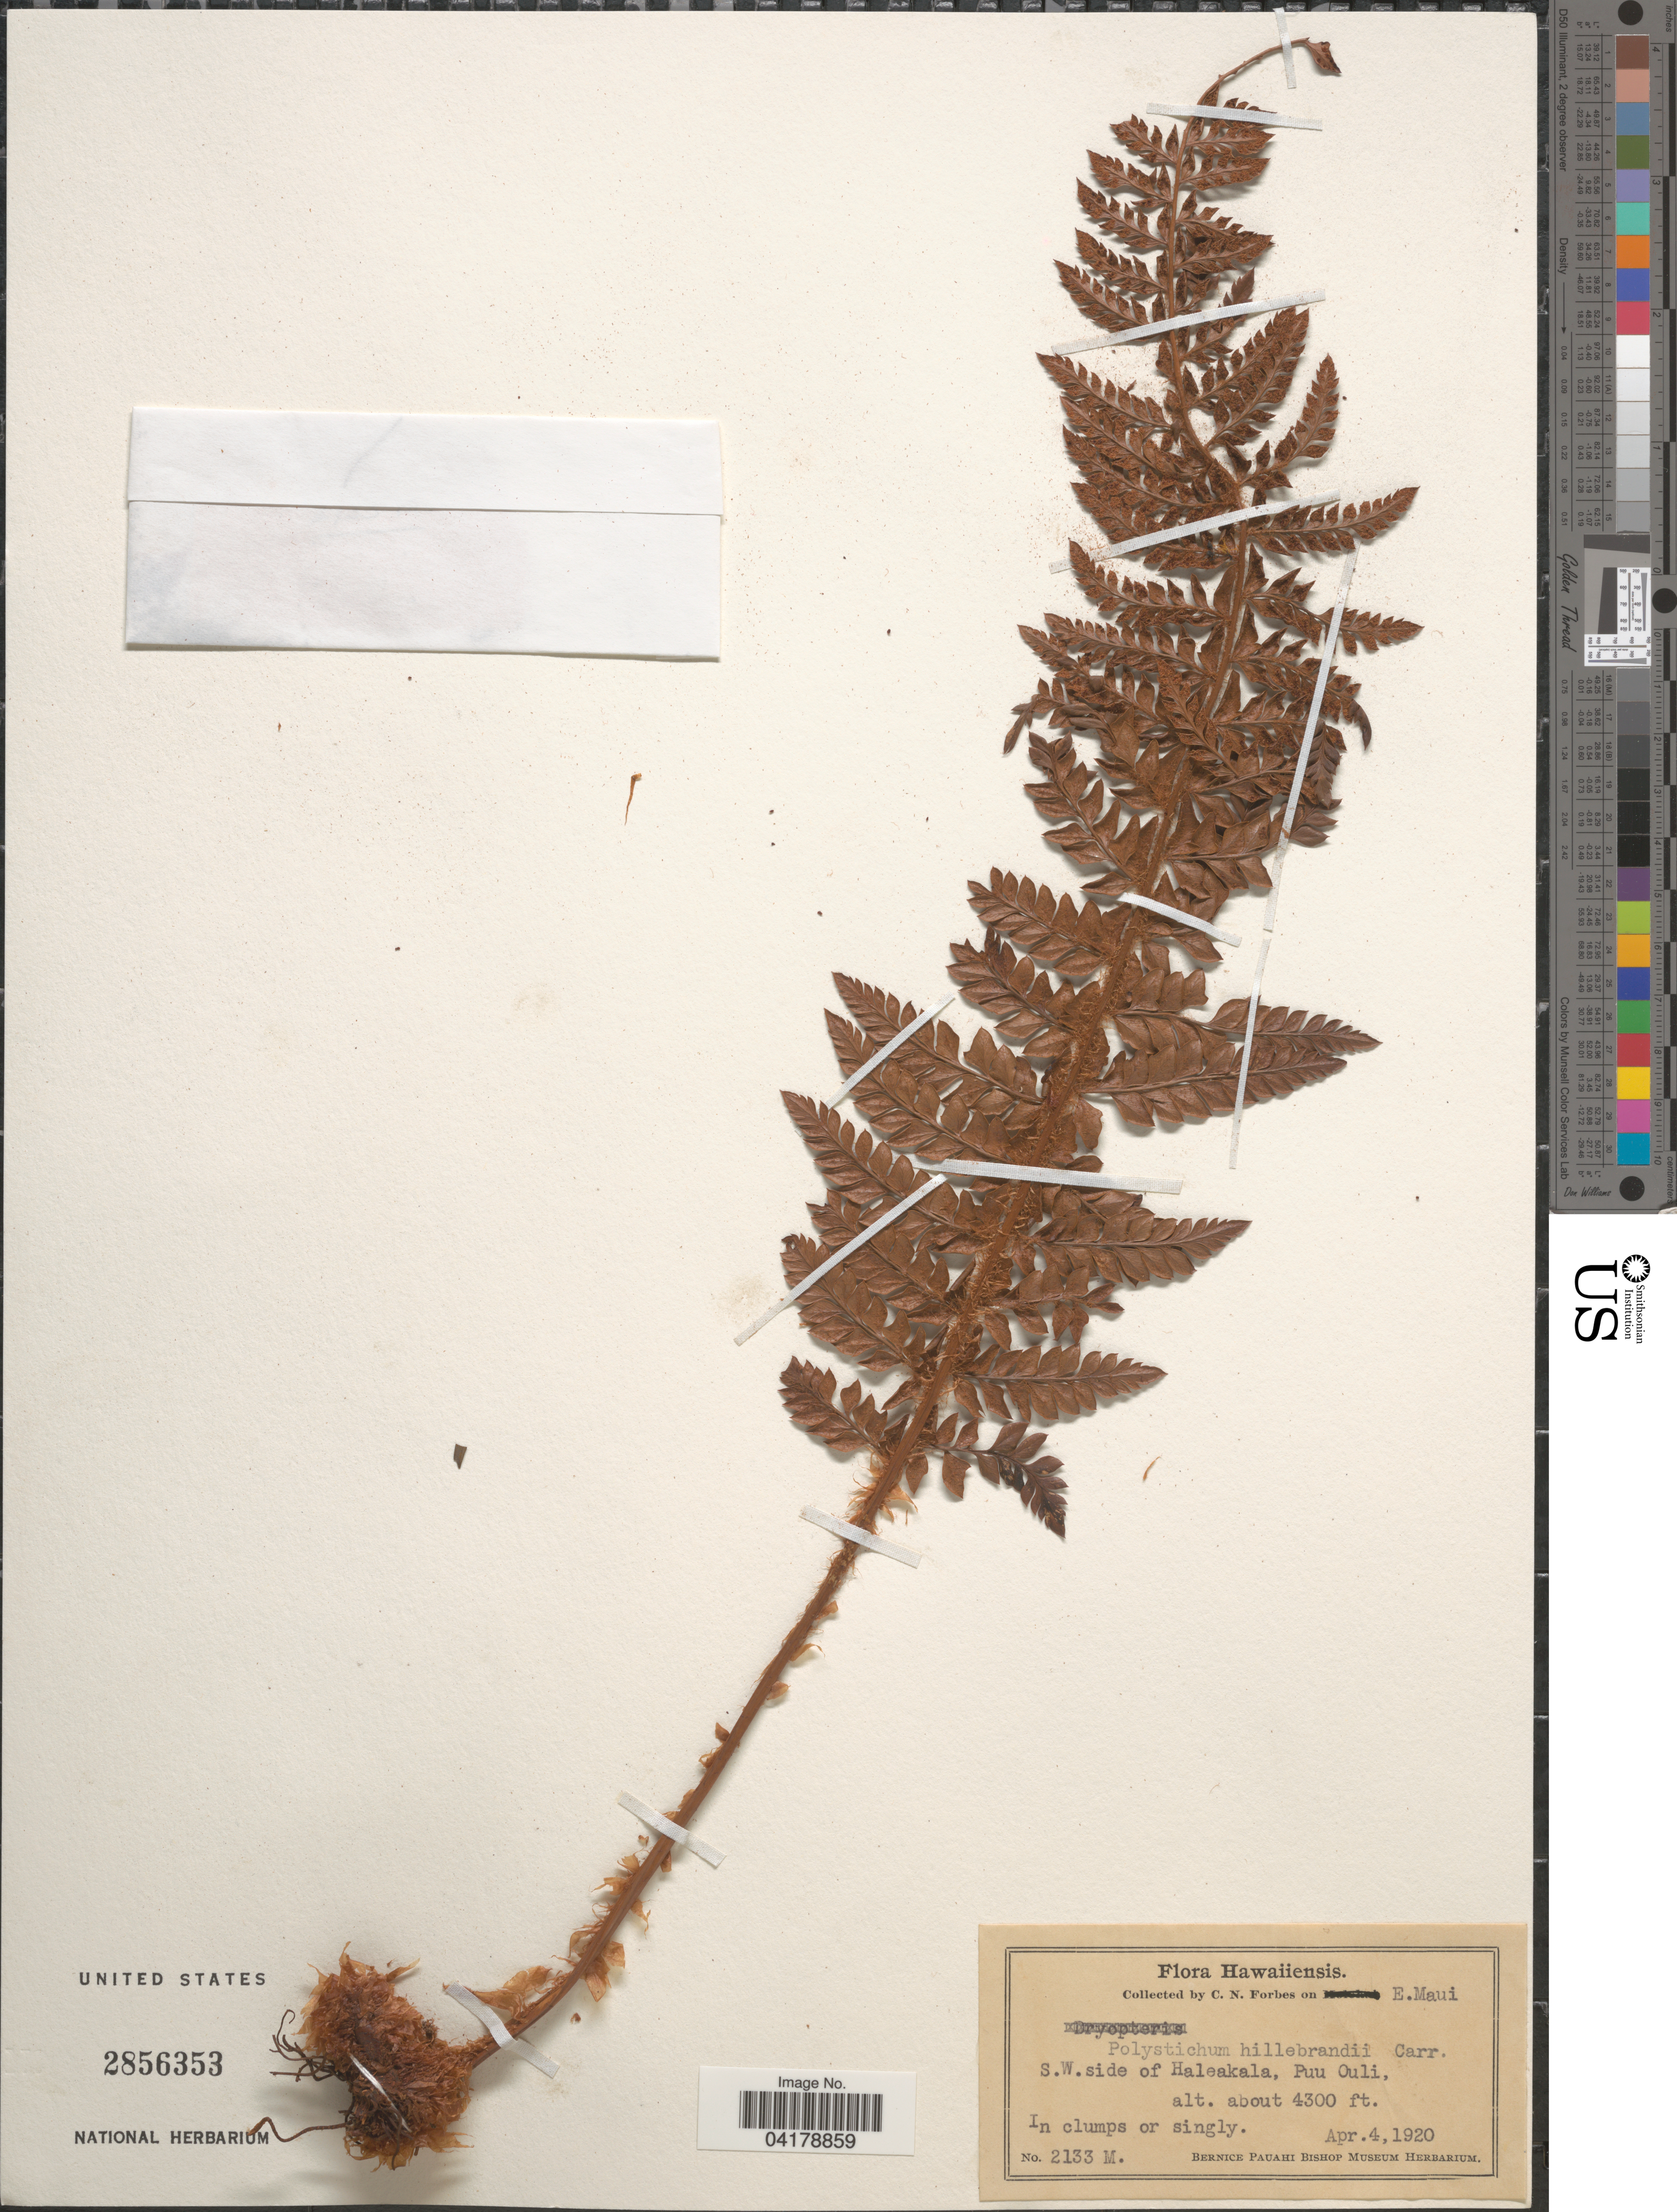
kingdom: Plantae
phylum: Tracheophyta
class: Polypodiopsida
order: Polypodiales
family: Dryopteridaceae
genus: Polystichum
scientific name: Polystichum hillebrandii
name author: Carruth.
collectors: C. N. Forbes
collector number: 2133M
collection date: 1920-04-04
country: United States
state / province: Hawaii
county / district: Maui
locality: E. Maui. S.W. side of Haleakala, Puu Ouli.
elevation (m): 1311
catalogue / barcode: US 2856353